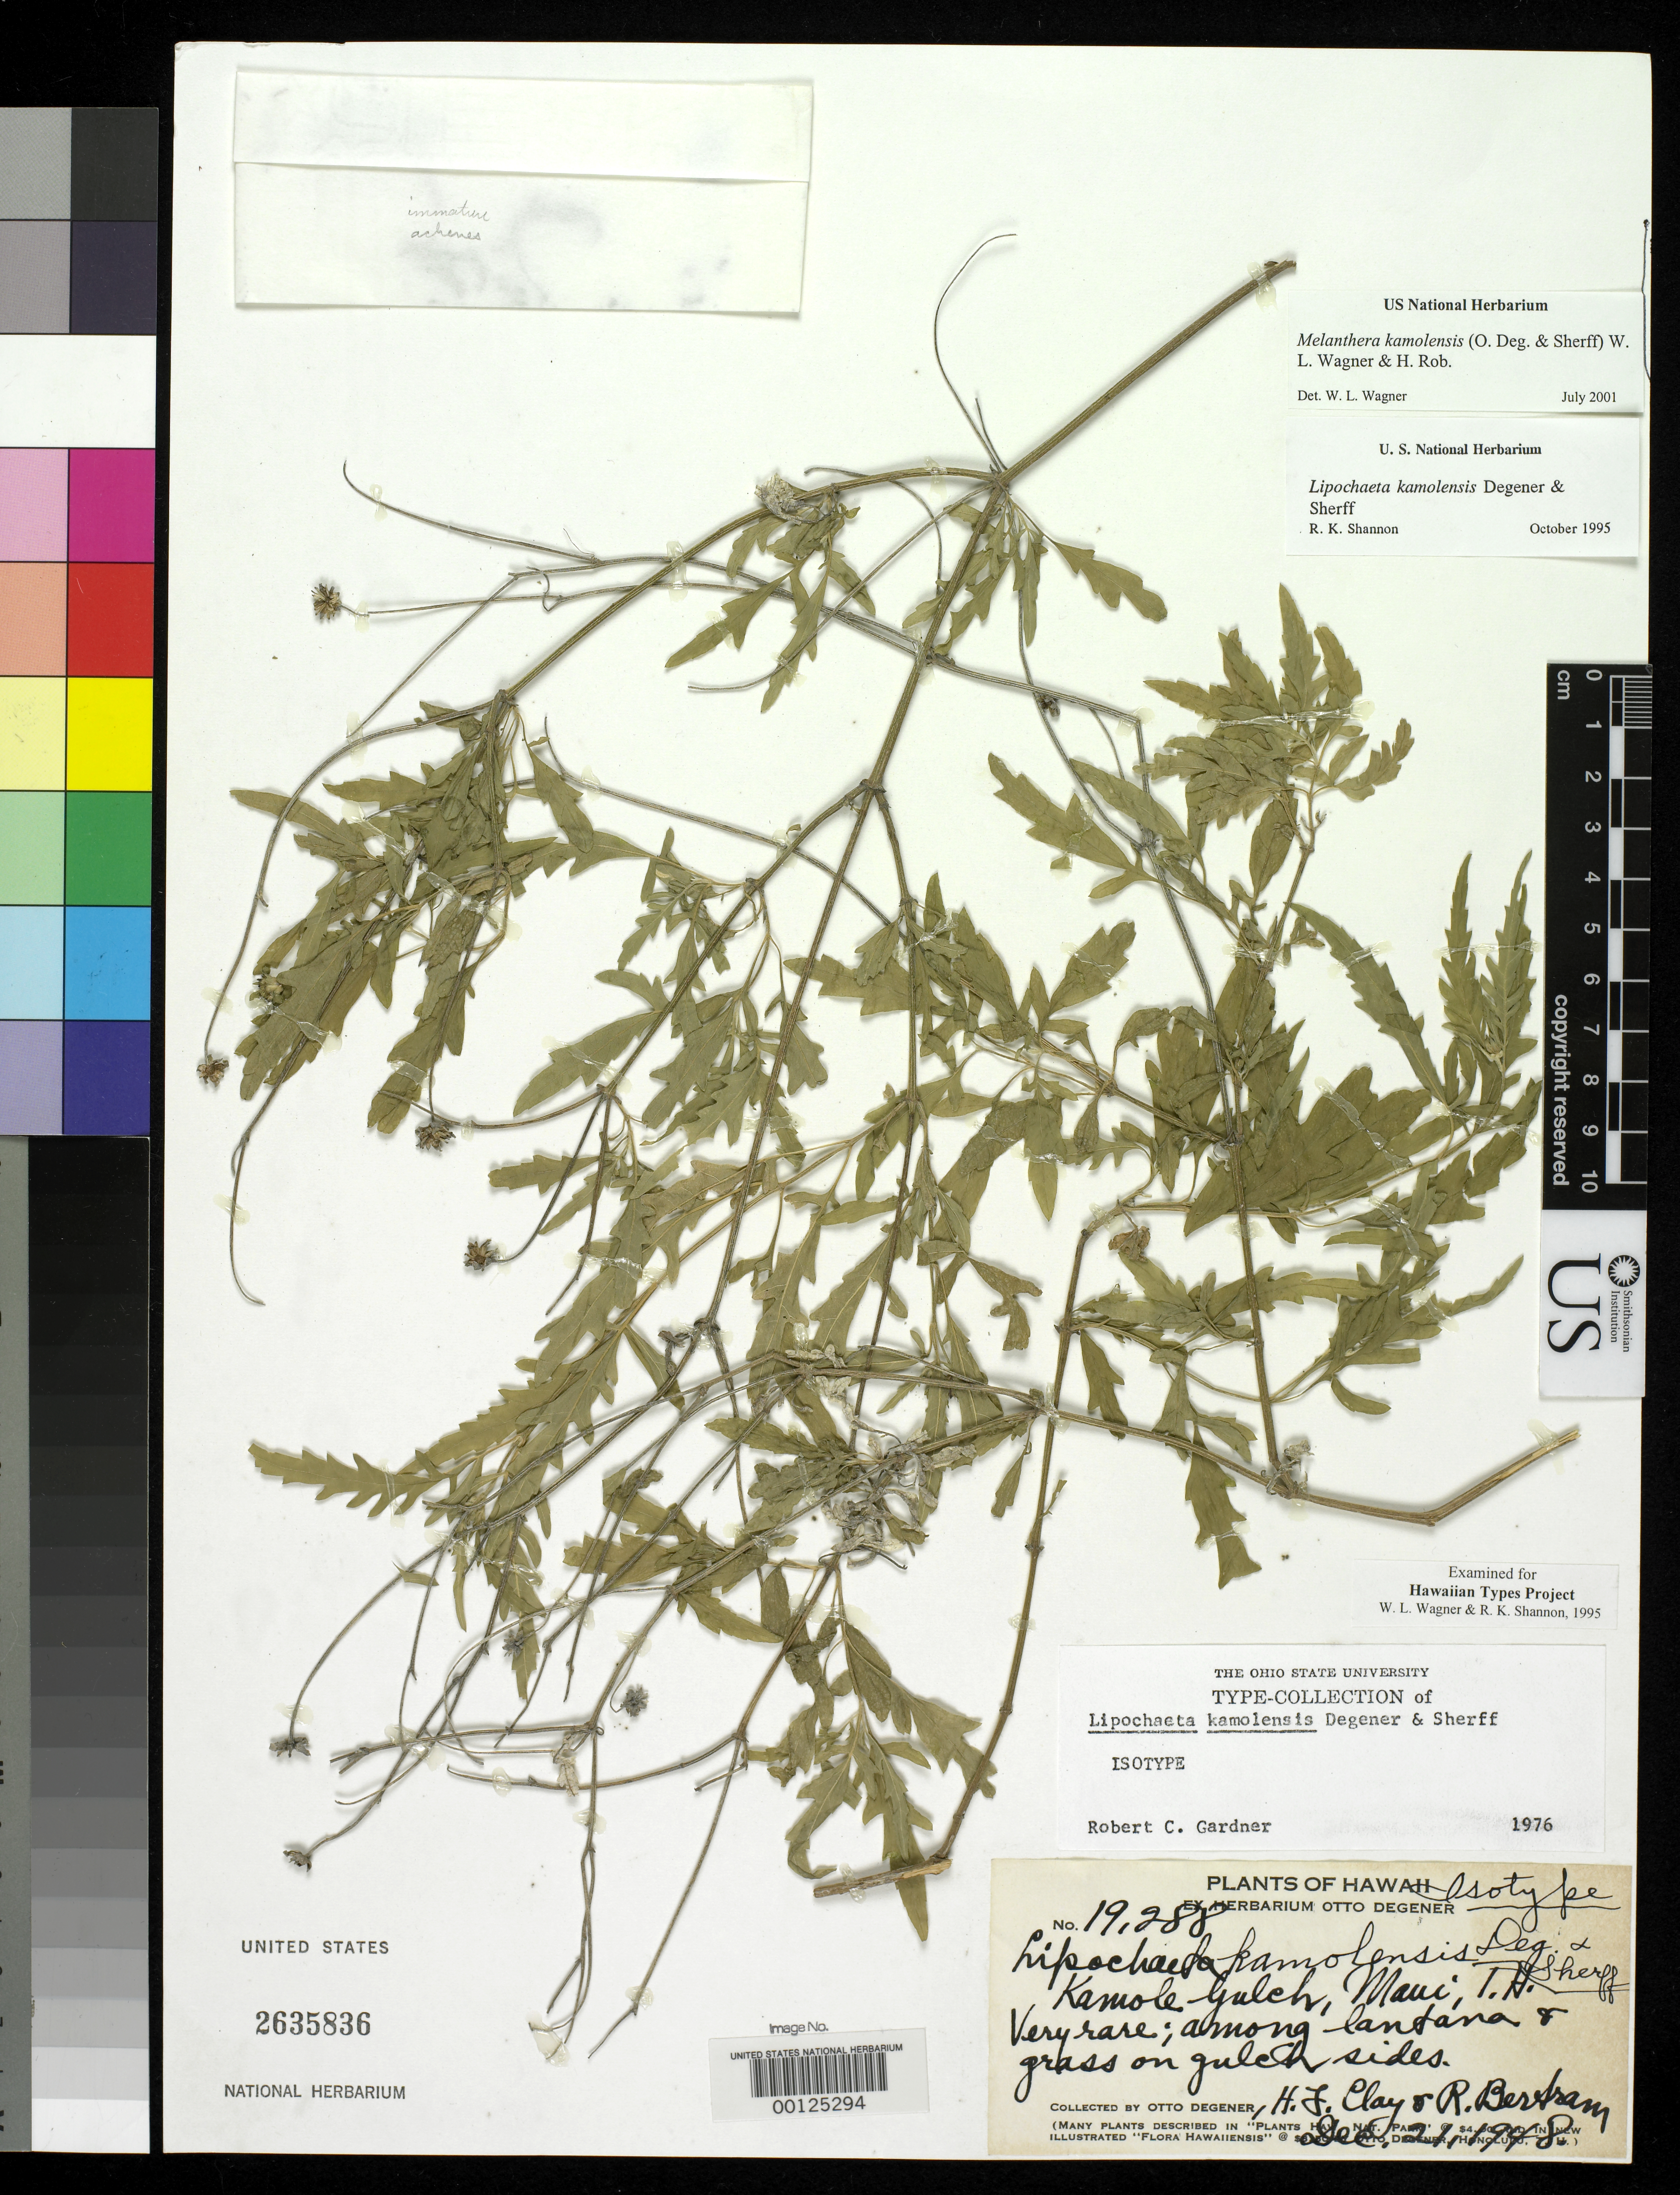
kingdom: Plantae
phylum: Tracheophyta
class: Magnoliopsida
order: Asterales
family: Asteraceae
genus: Lipochaeta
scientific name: Lipochaeta kamolensis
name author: O. Deg. & Sherff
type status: Isotype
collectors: O. Degener, H. Clay & R. Bertram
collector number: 19288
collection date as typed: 21 Dec 1948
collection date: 1948-12-21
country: United States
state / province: Hawaii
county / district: Maui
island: Maui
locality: Kamole Gulch, Maui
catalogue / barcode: US 2635836